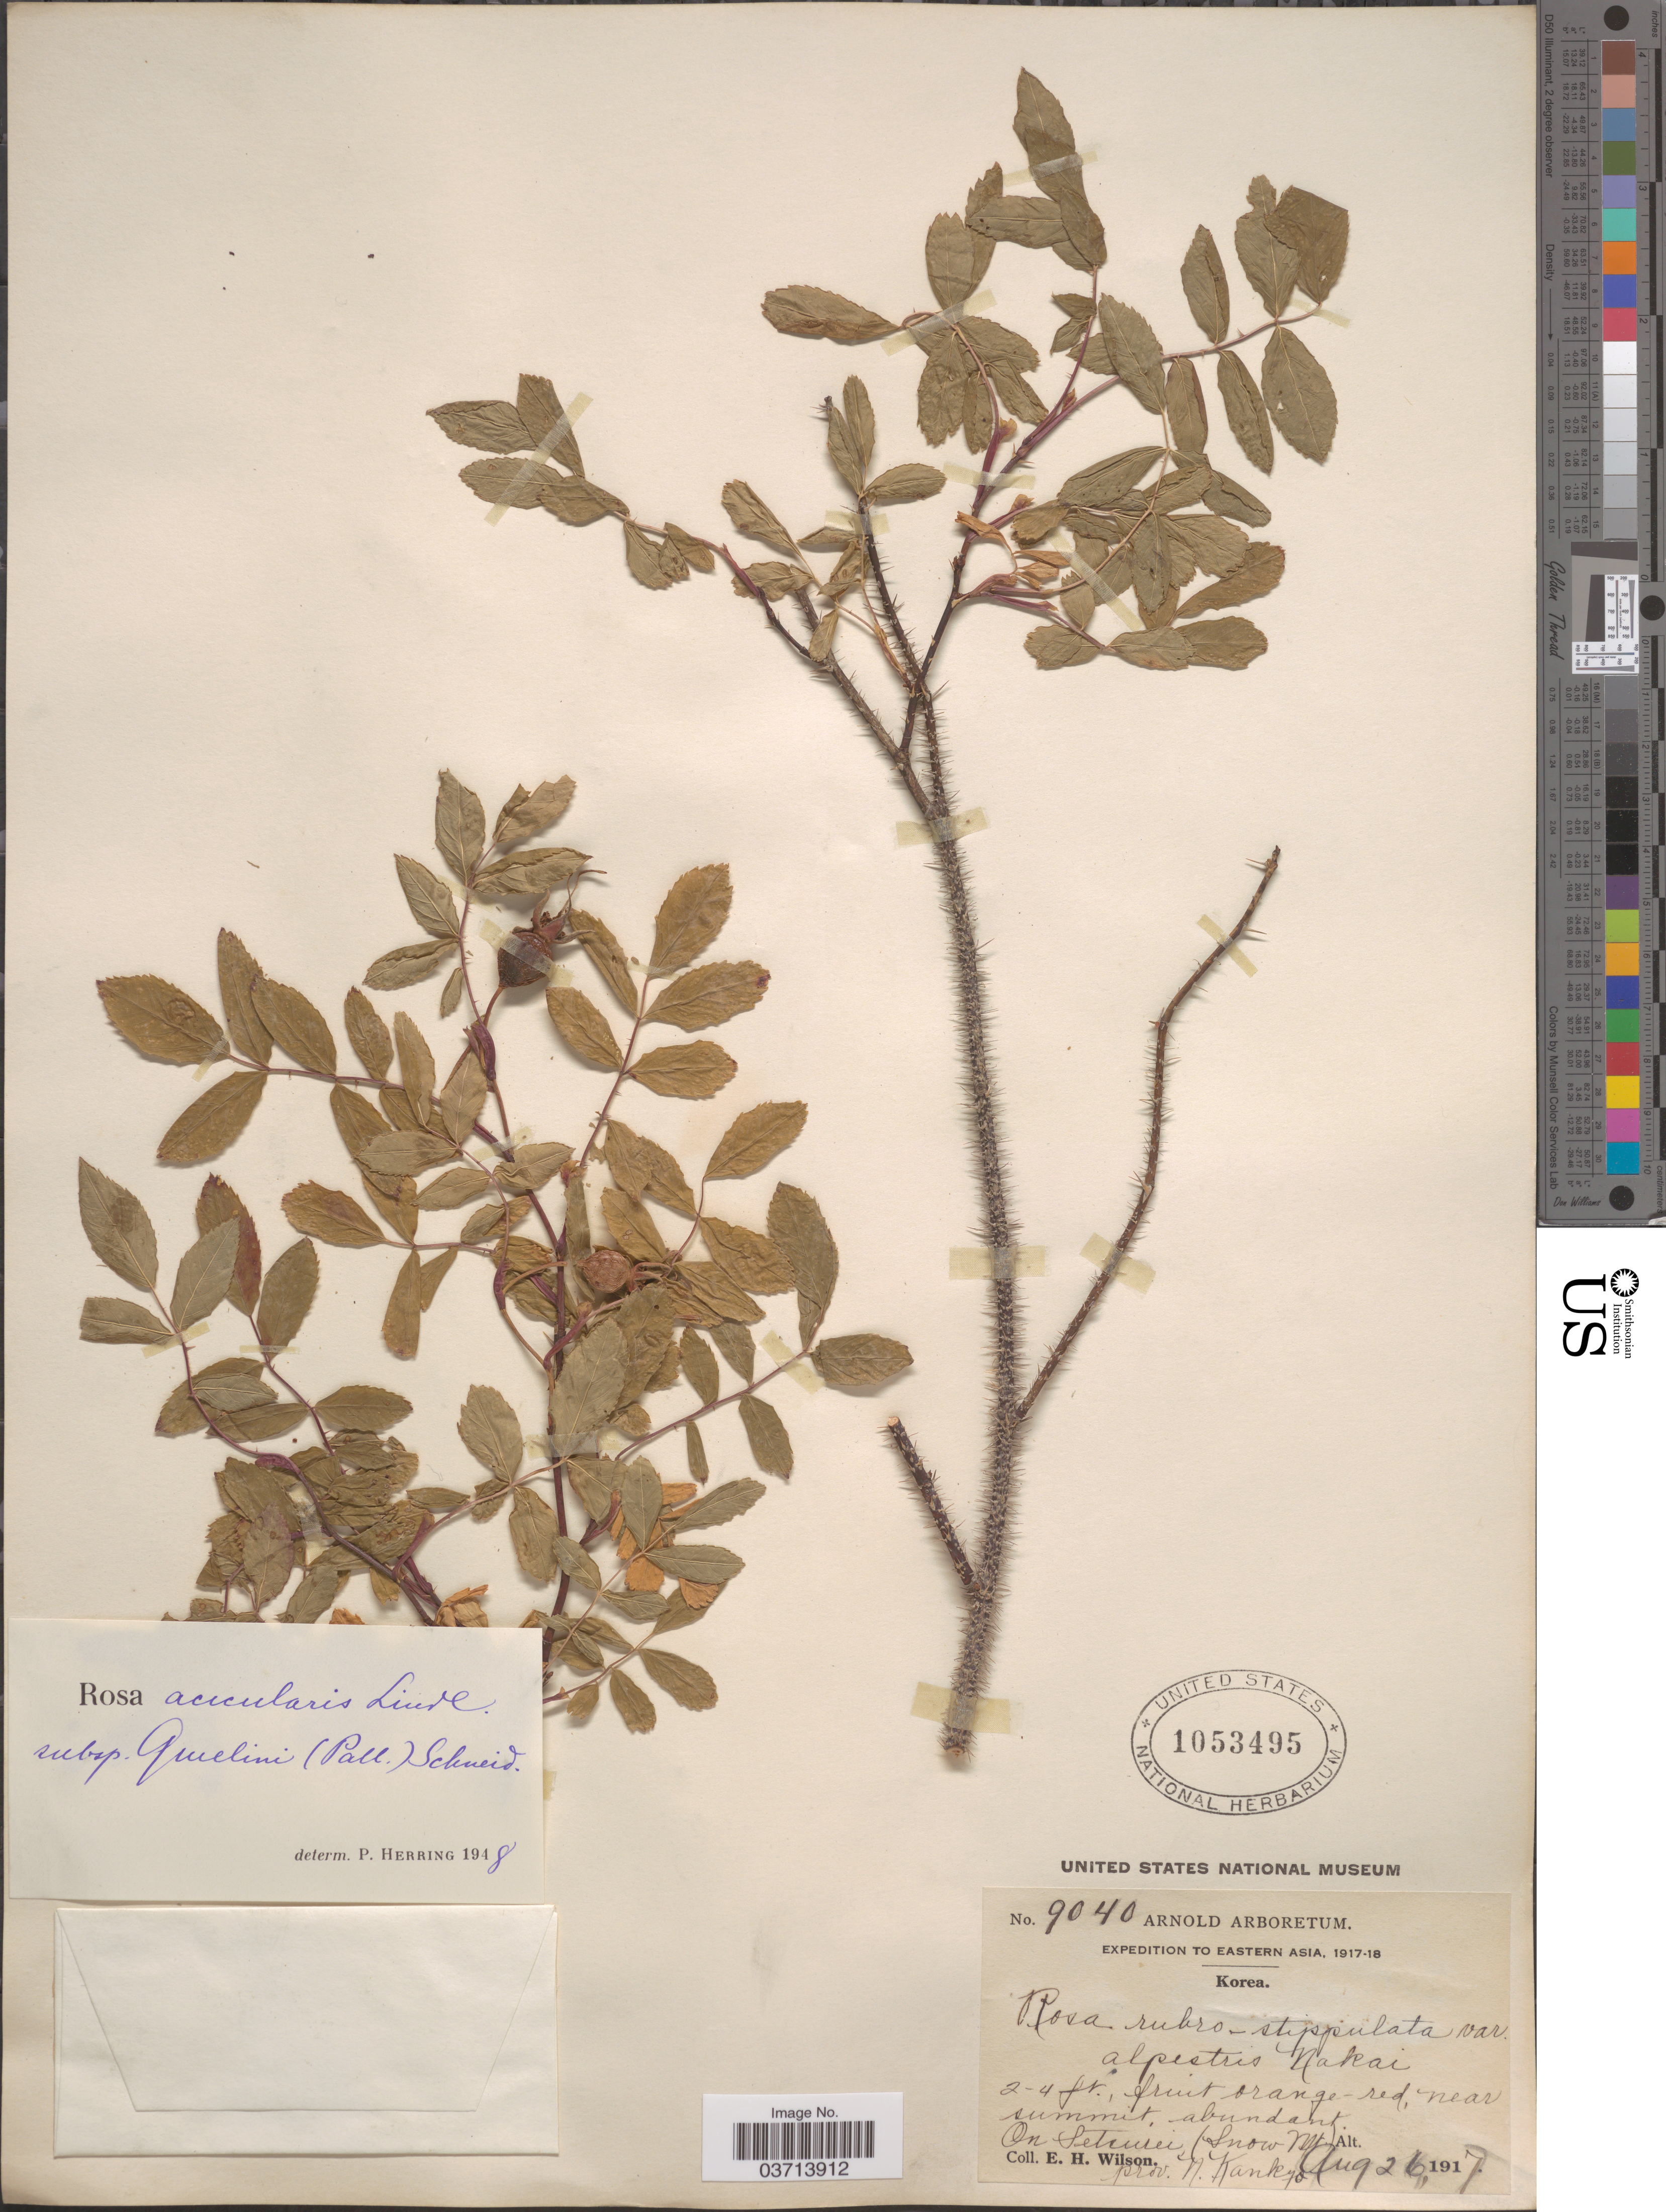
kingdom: Plantae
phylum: Tracheophyta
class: Magnoliopsida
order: Rosales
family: Rosaceae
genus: Rosa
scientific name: Rosa acicularis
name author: Lindl.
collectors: E. Wilson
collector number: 9040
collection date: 1917-08-26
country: North Korea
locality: Korea. On Setsurei, (Snow Mt.) prov. N. Kankyo.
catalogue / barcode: US 1053495